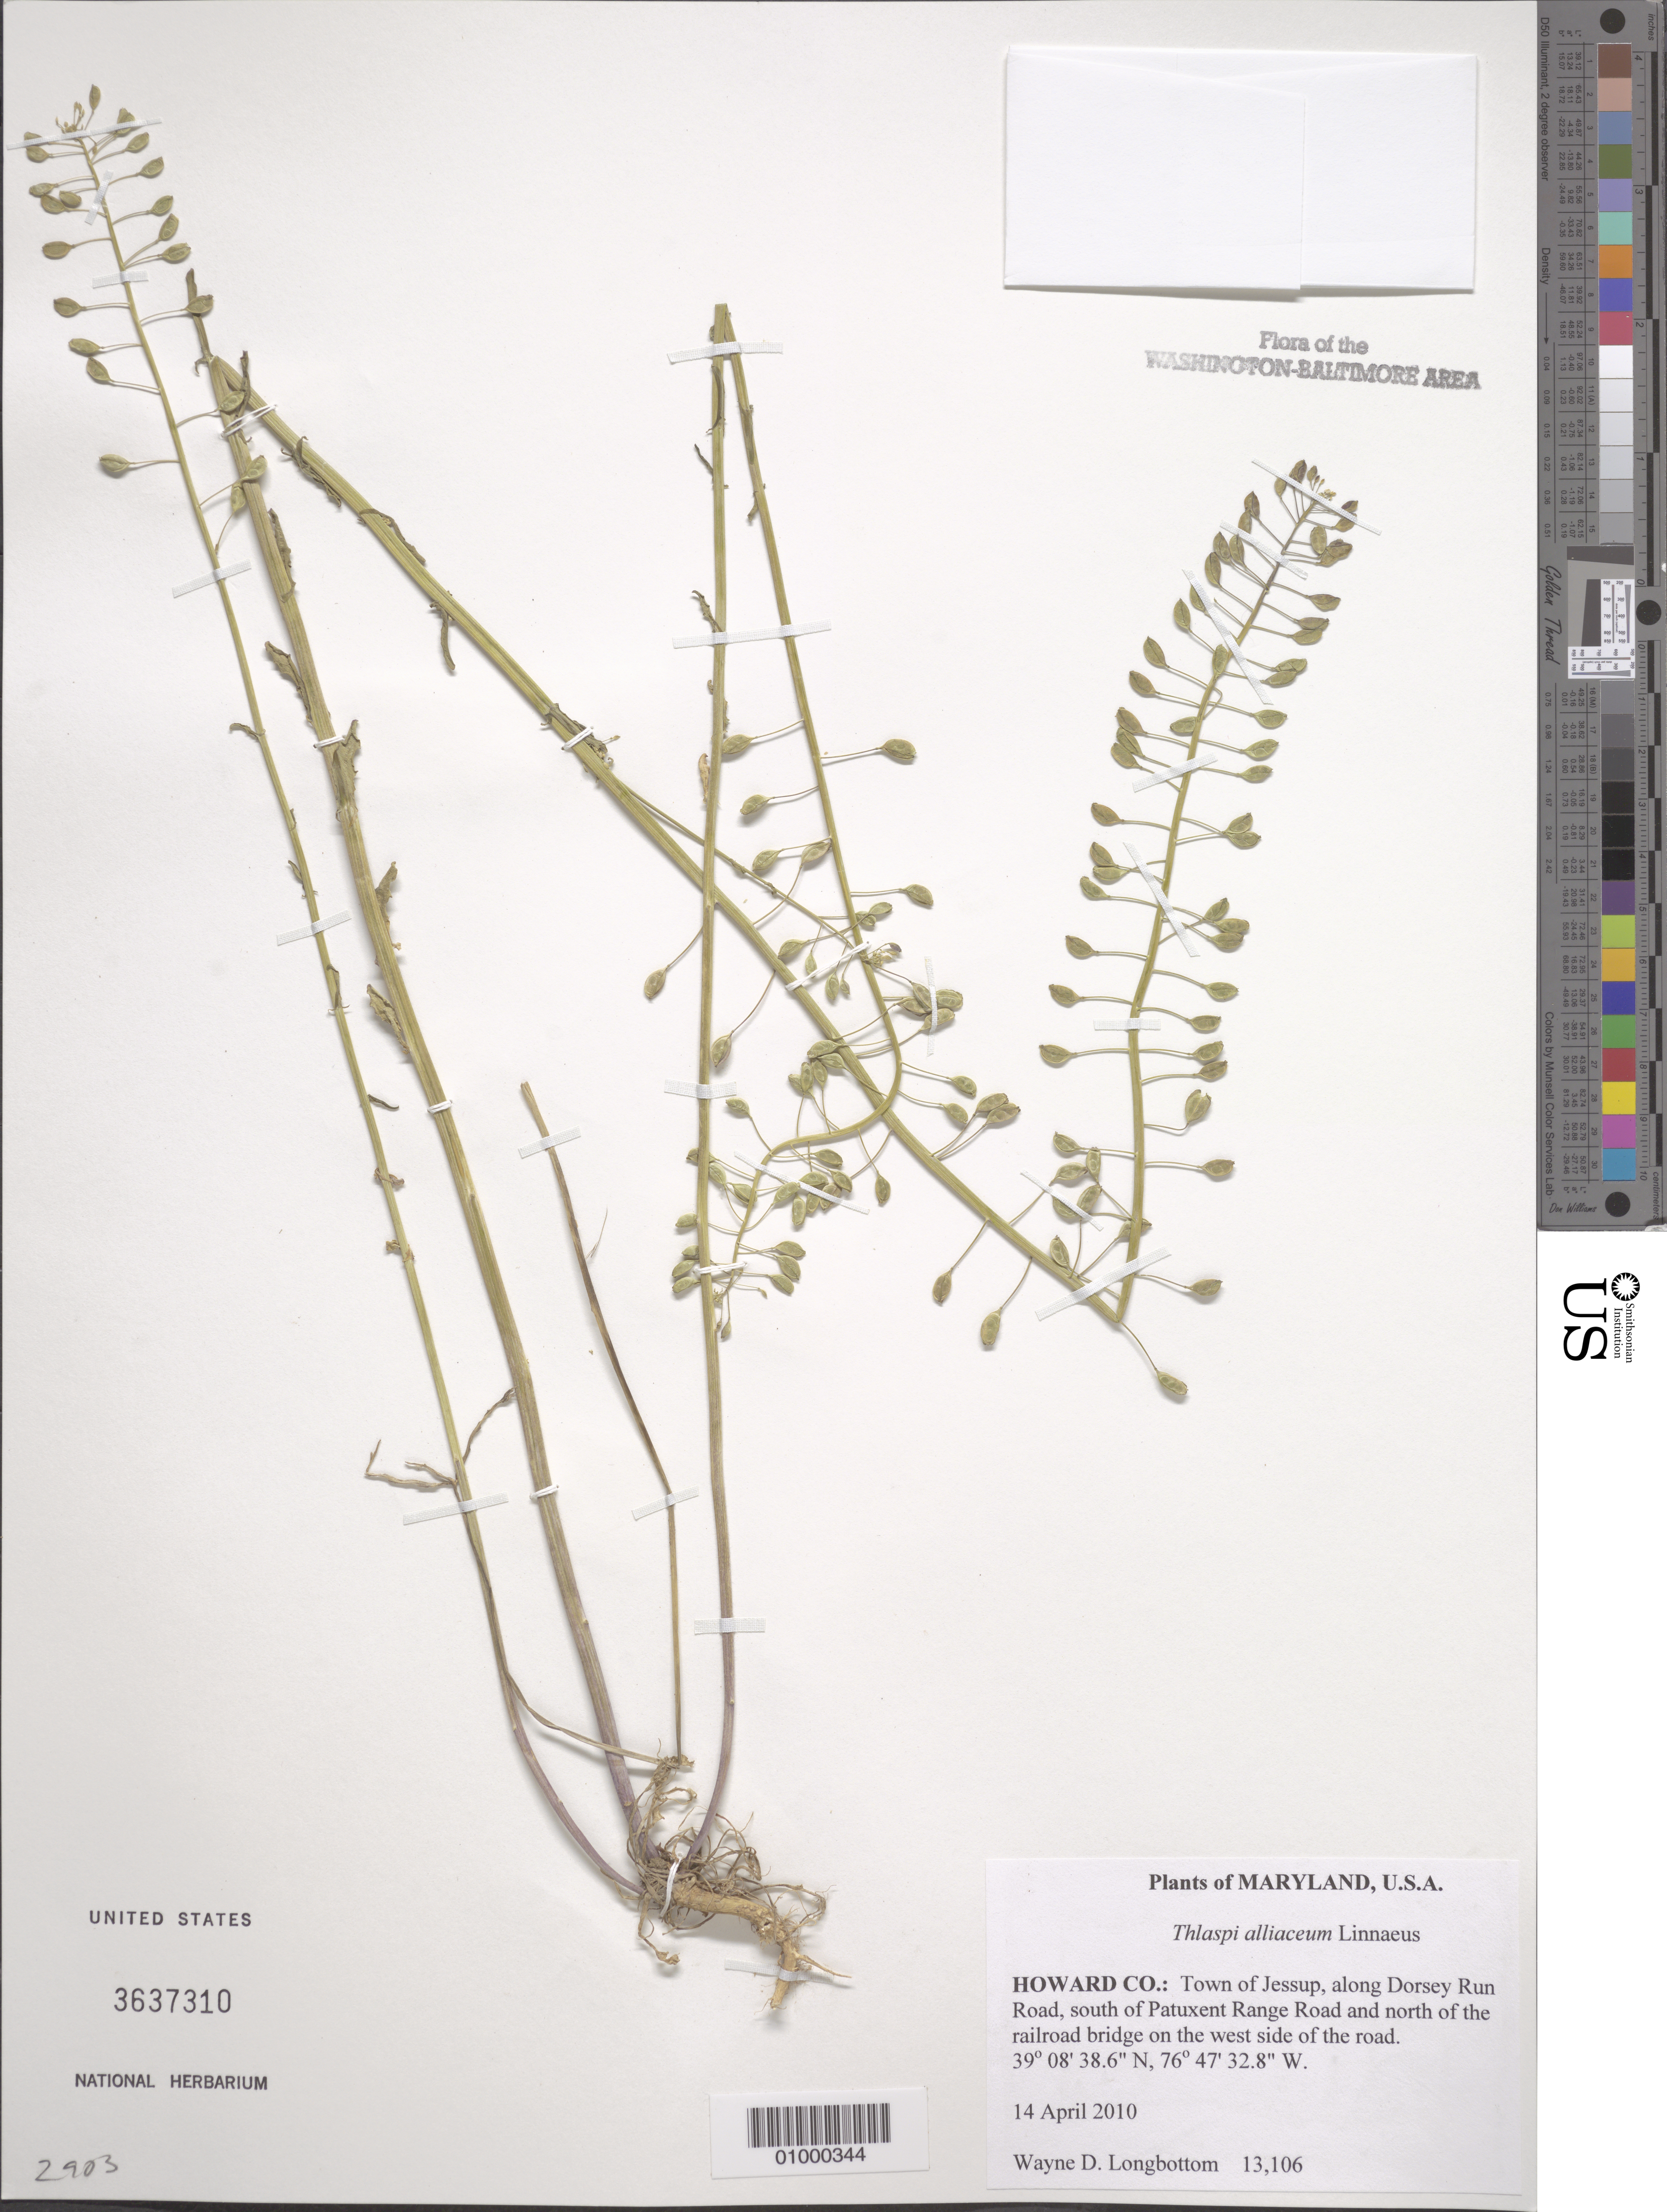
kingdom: Plantae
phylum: Tracheophyta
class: Magnoliopsida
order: Brassicales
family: Brassicaceae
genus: Thlaspi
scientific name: Thlaspi alliaceum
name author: L.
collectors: W. D. Longbottom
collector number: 13106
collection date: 2010-04-14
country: United States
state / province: Maryland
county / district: Howard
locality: Town of Jessup, along Dorsey Run Road, south of Patuxent Range Road and north of the railroad bridge on the west side of the road.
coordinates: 39 08 38.6 N, 76 47 32.8 W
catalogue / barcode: US 3637310